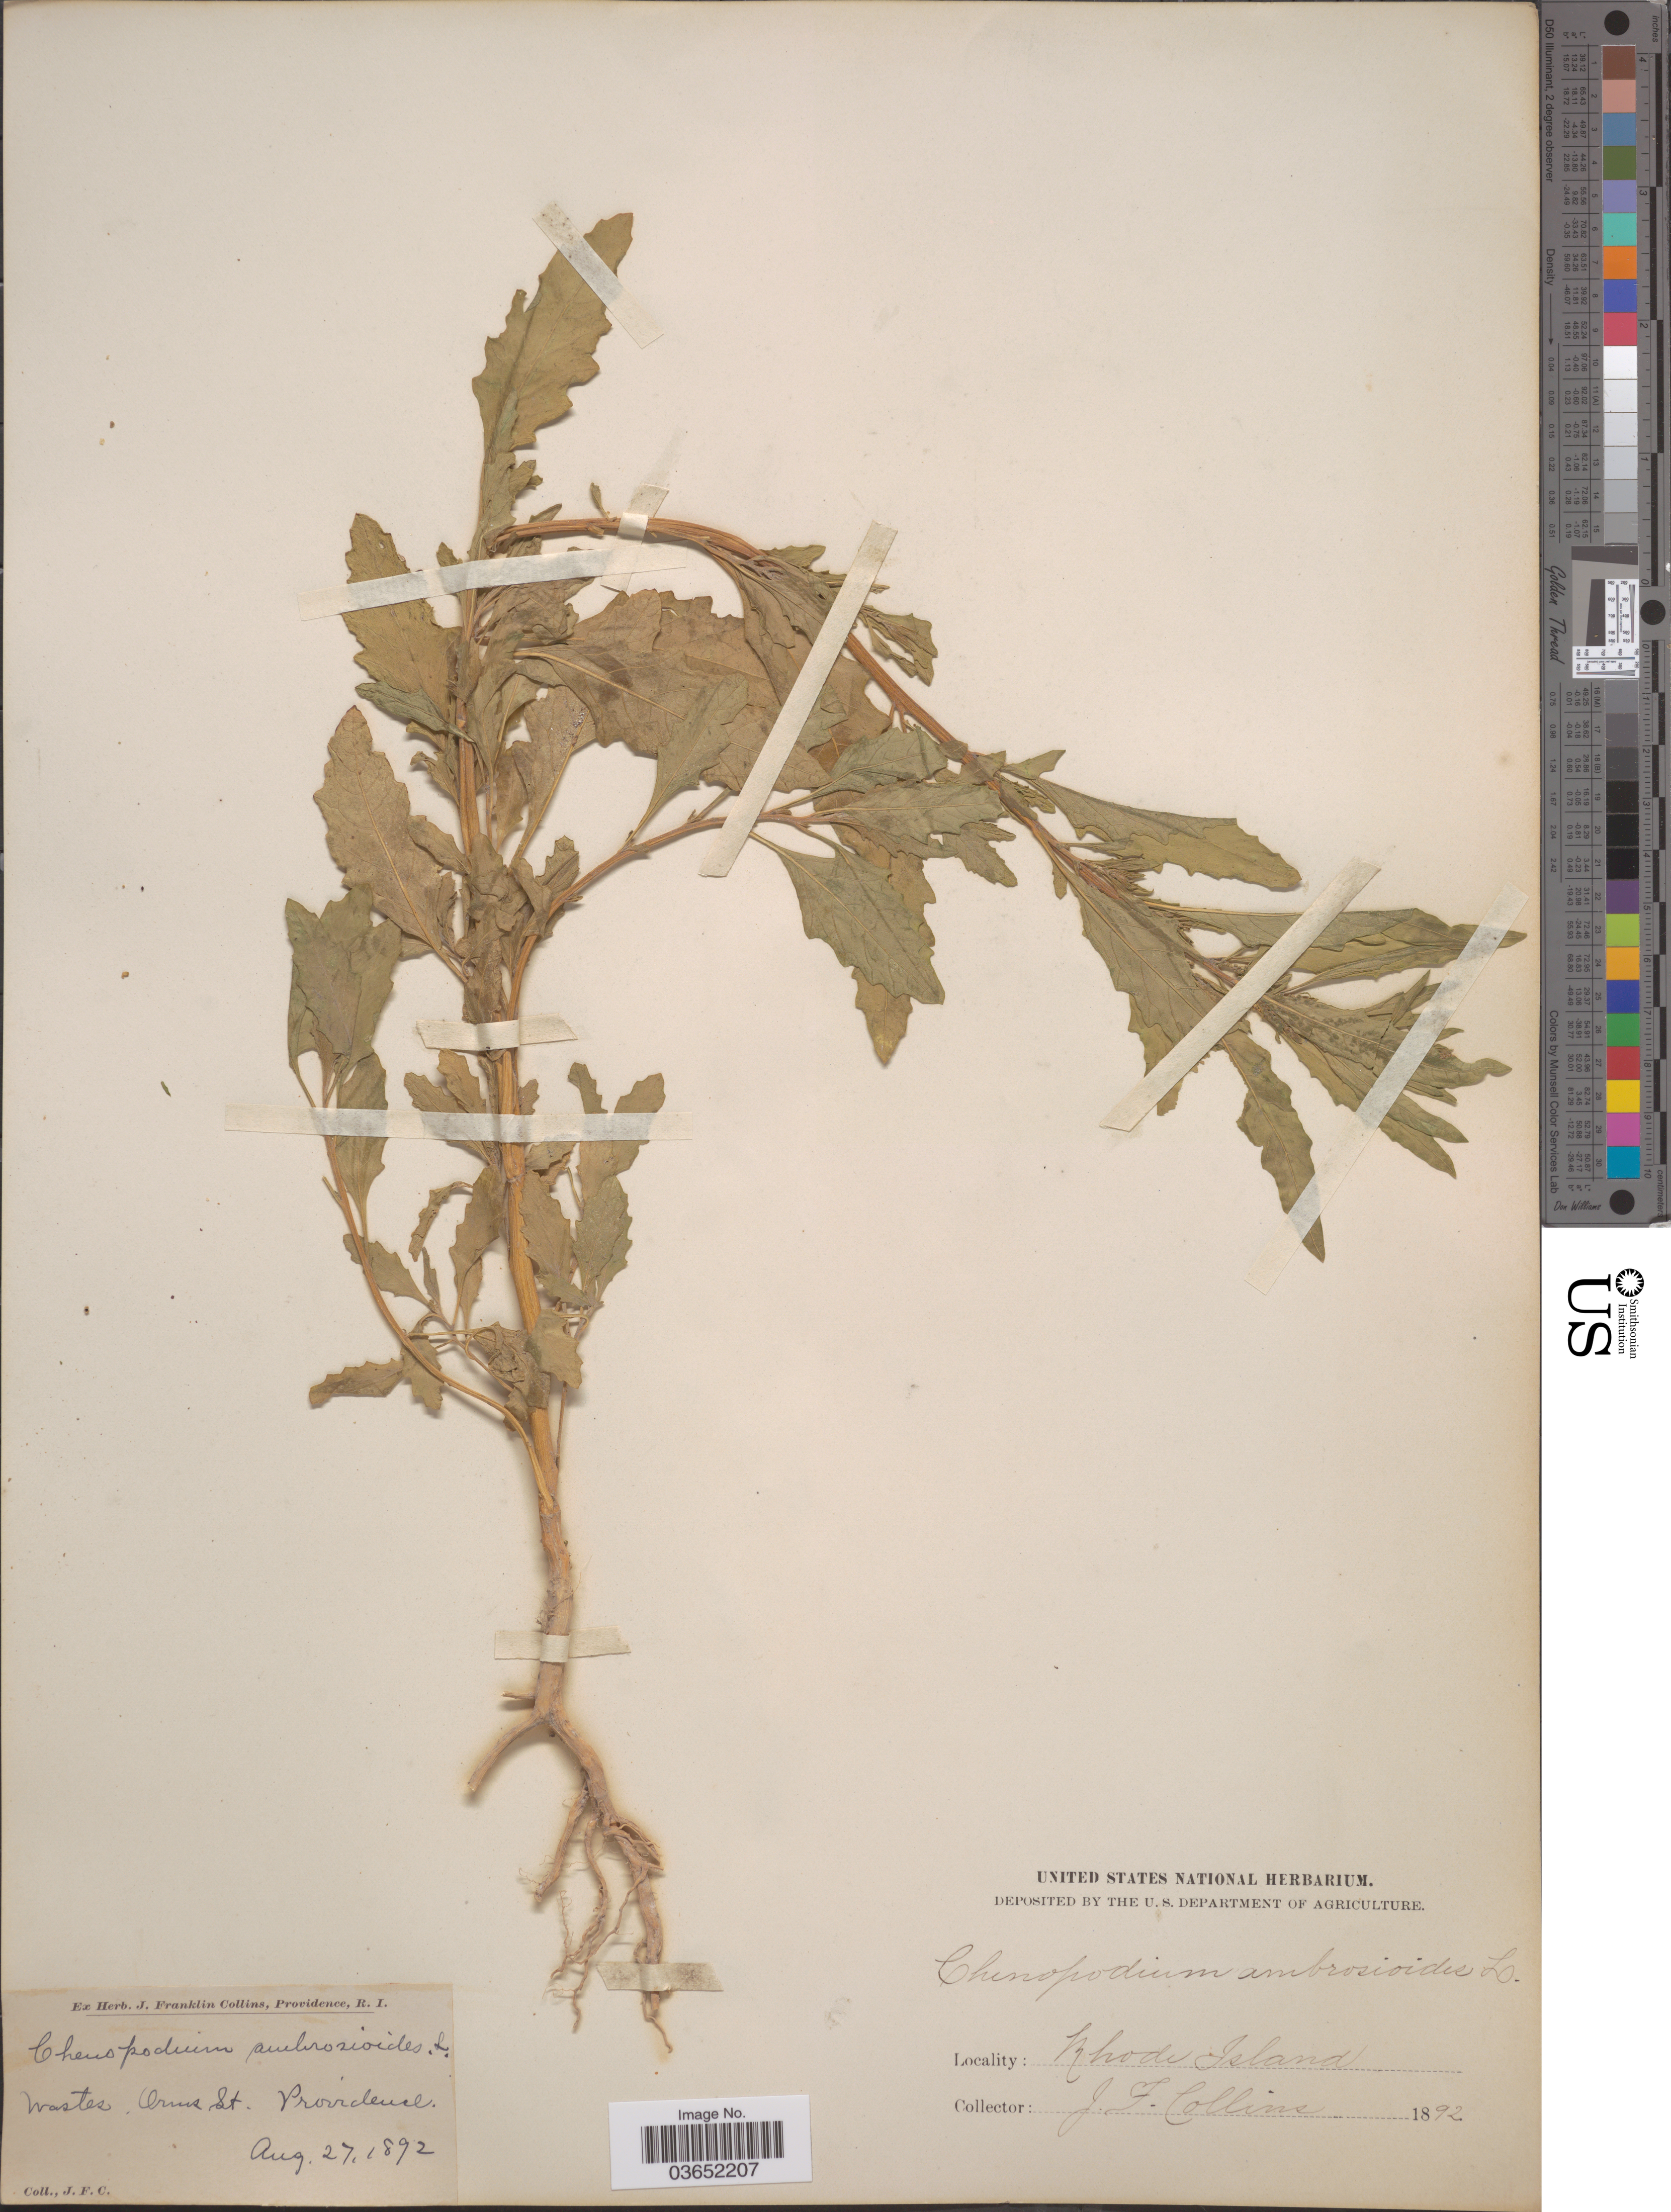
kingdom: Plantae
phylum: Tracheophyta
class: Magnoliopsida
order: Caryophyllales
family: Amaranthaceae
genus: Chenopodium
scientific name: Chenopodium ambrosioides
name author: L.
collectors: J. Collins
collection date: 1892-08-27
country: United States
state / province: Rhode Island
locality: Orms St. Providence.